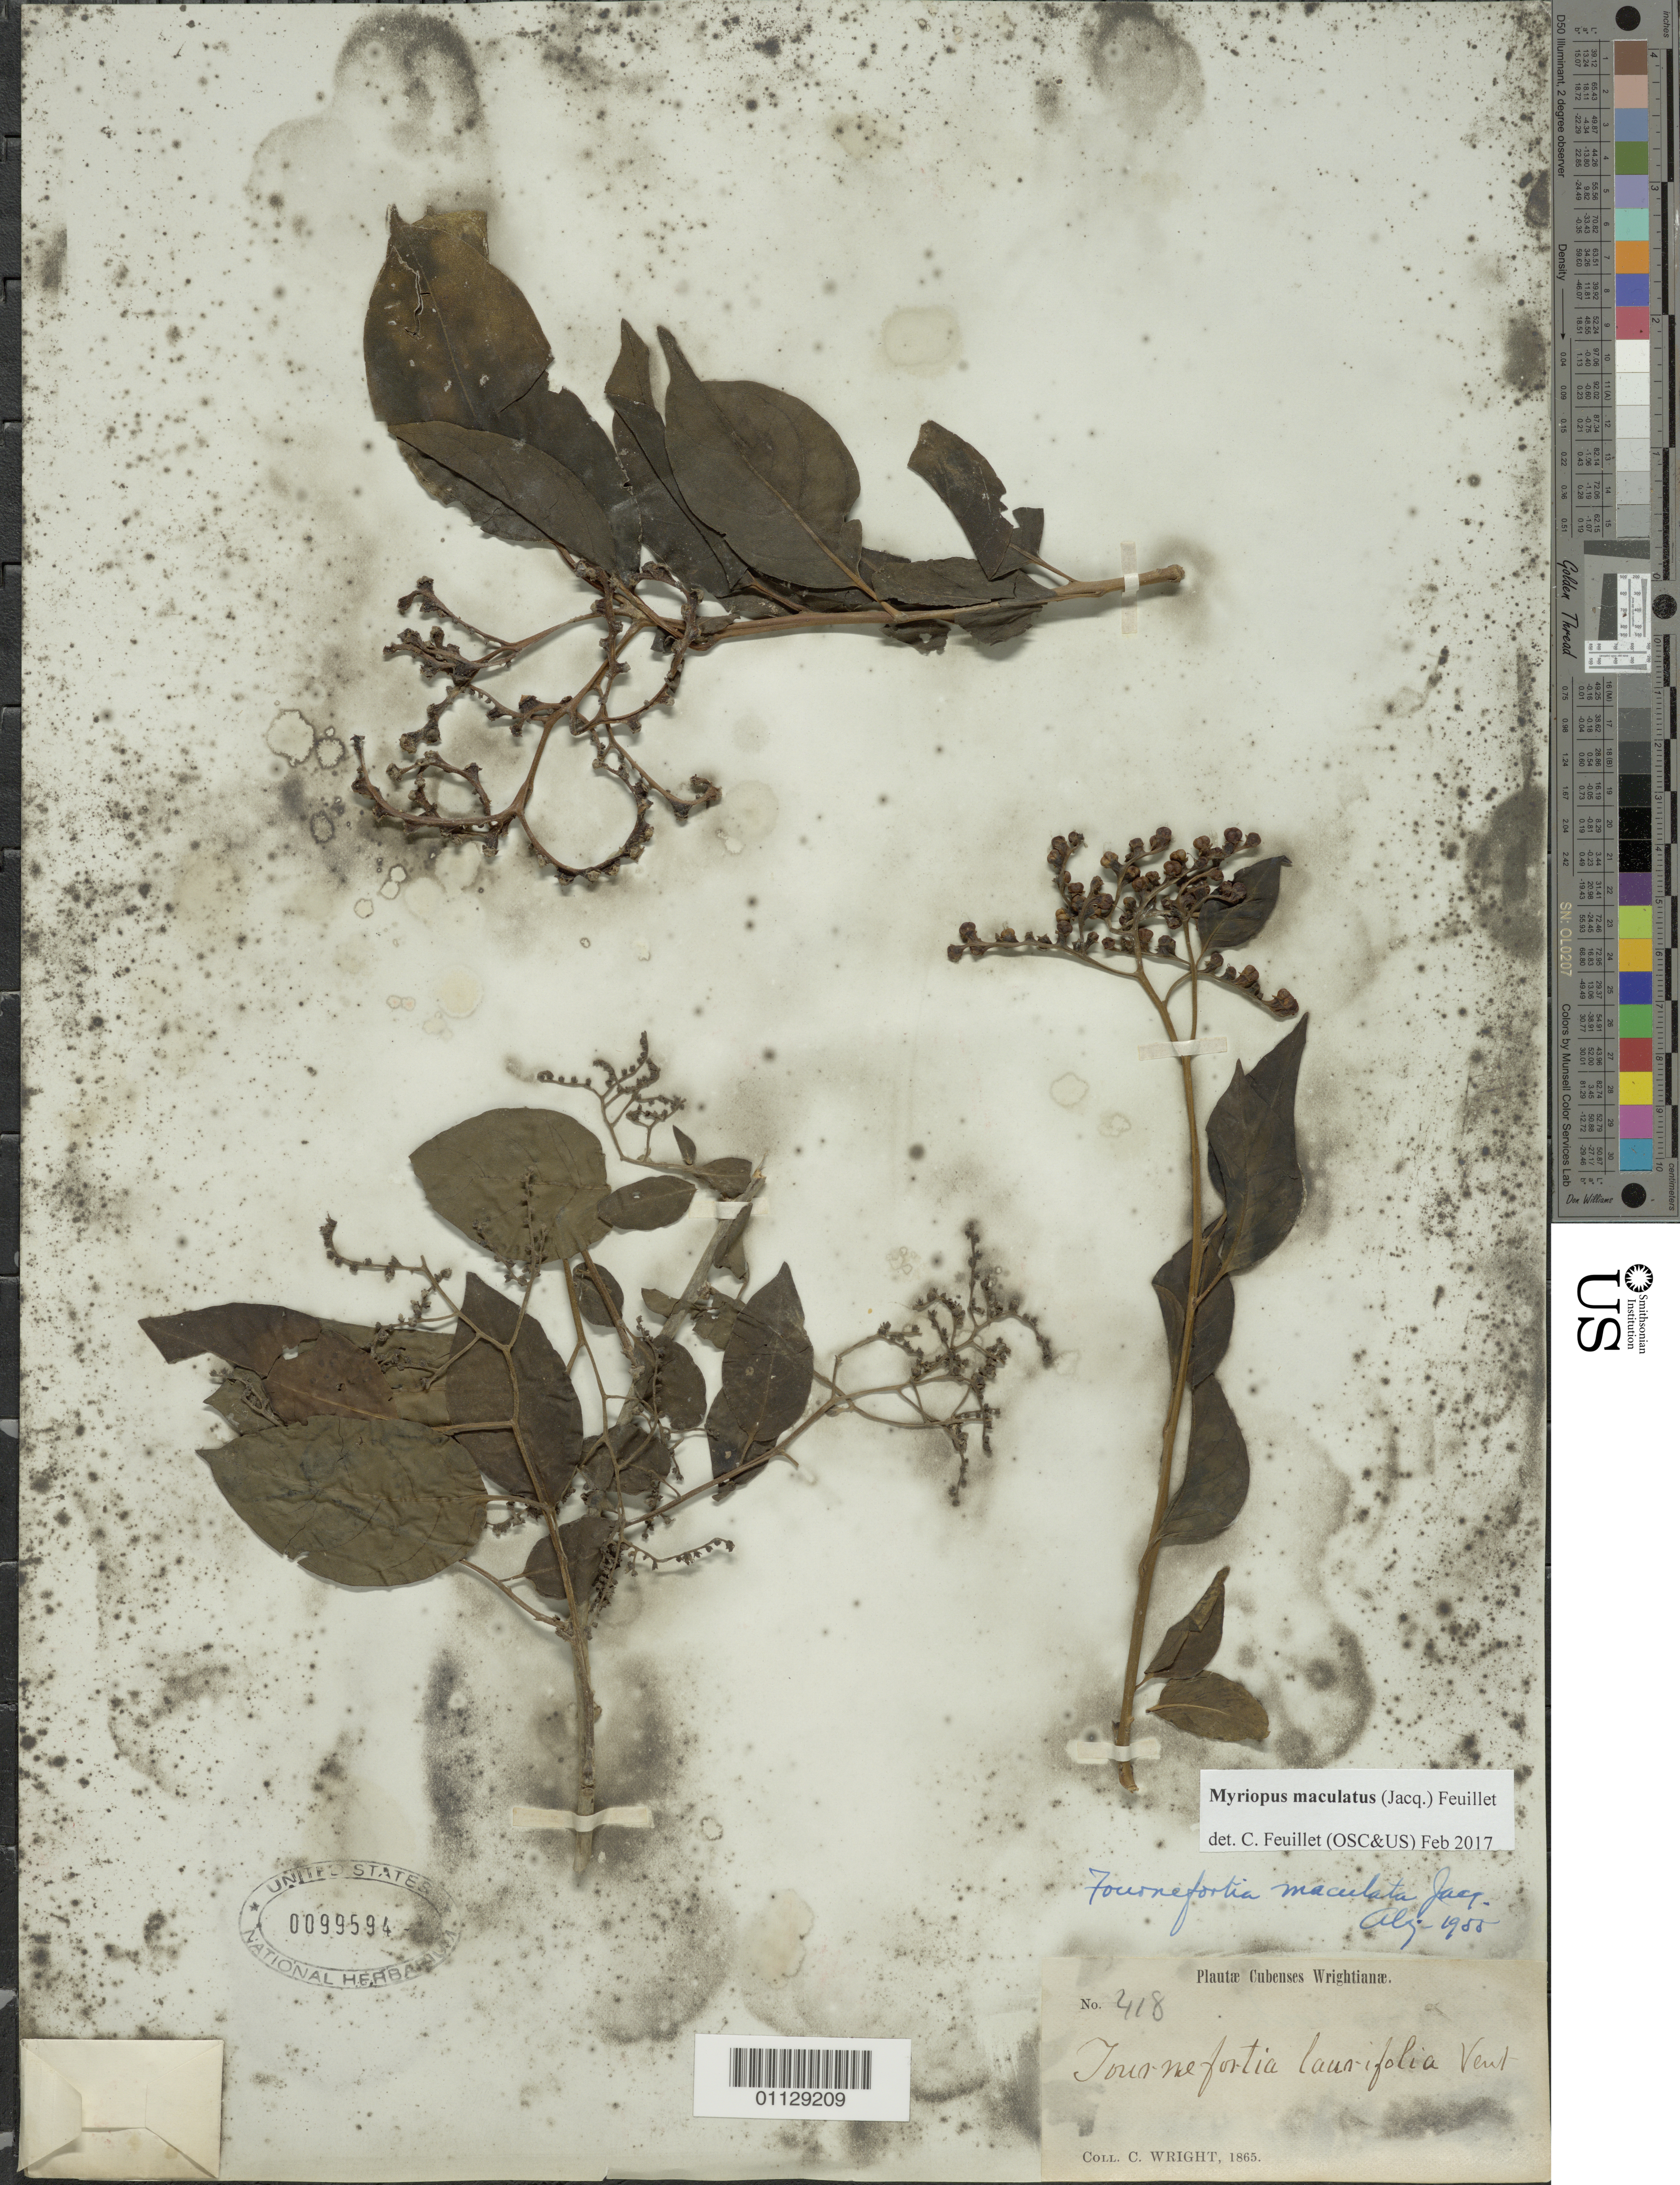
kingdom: Plantae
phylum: Tracheophyta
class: Magnoliopsida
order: Boraginales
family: Heliotropiaceae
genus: Myriopus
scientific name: Myriopus maculatus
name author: (Jacq.) Feuillet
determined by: Feuillet, C.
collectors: C. Wright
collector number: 418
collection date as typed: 1865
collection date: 1865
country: Cuba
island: Cuba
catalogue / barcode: US 99594